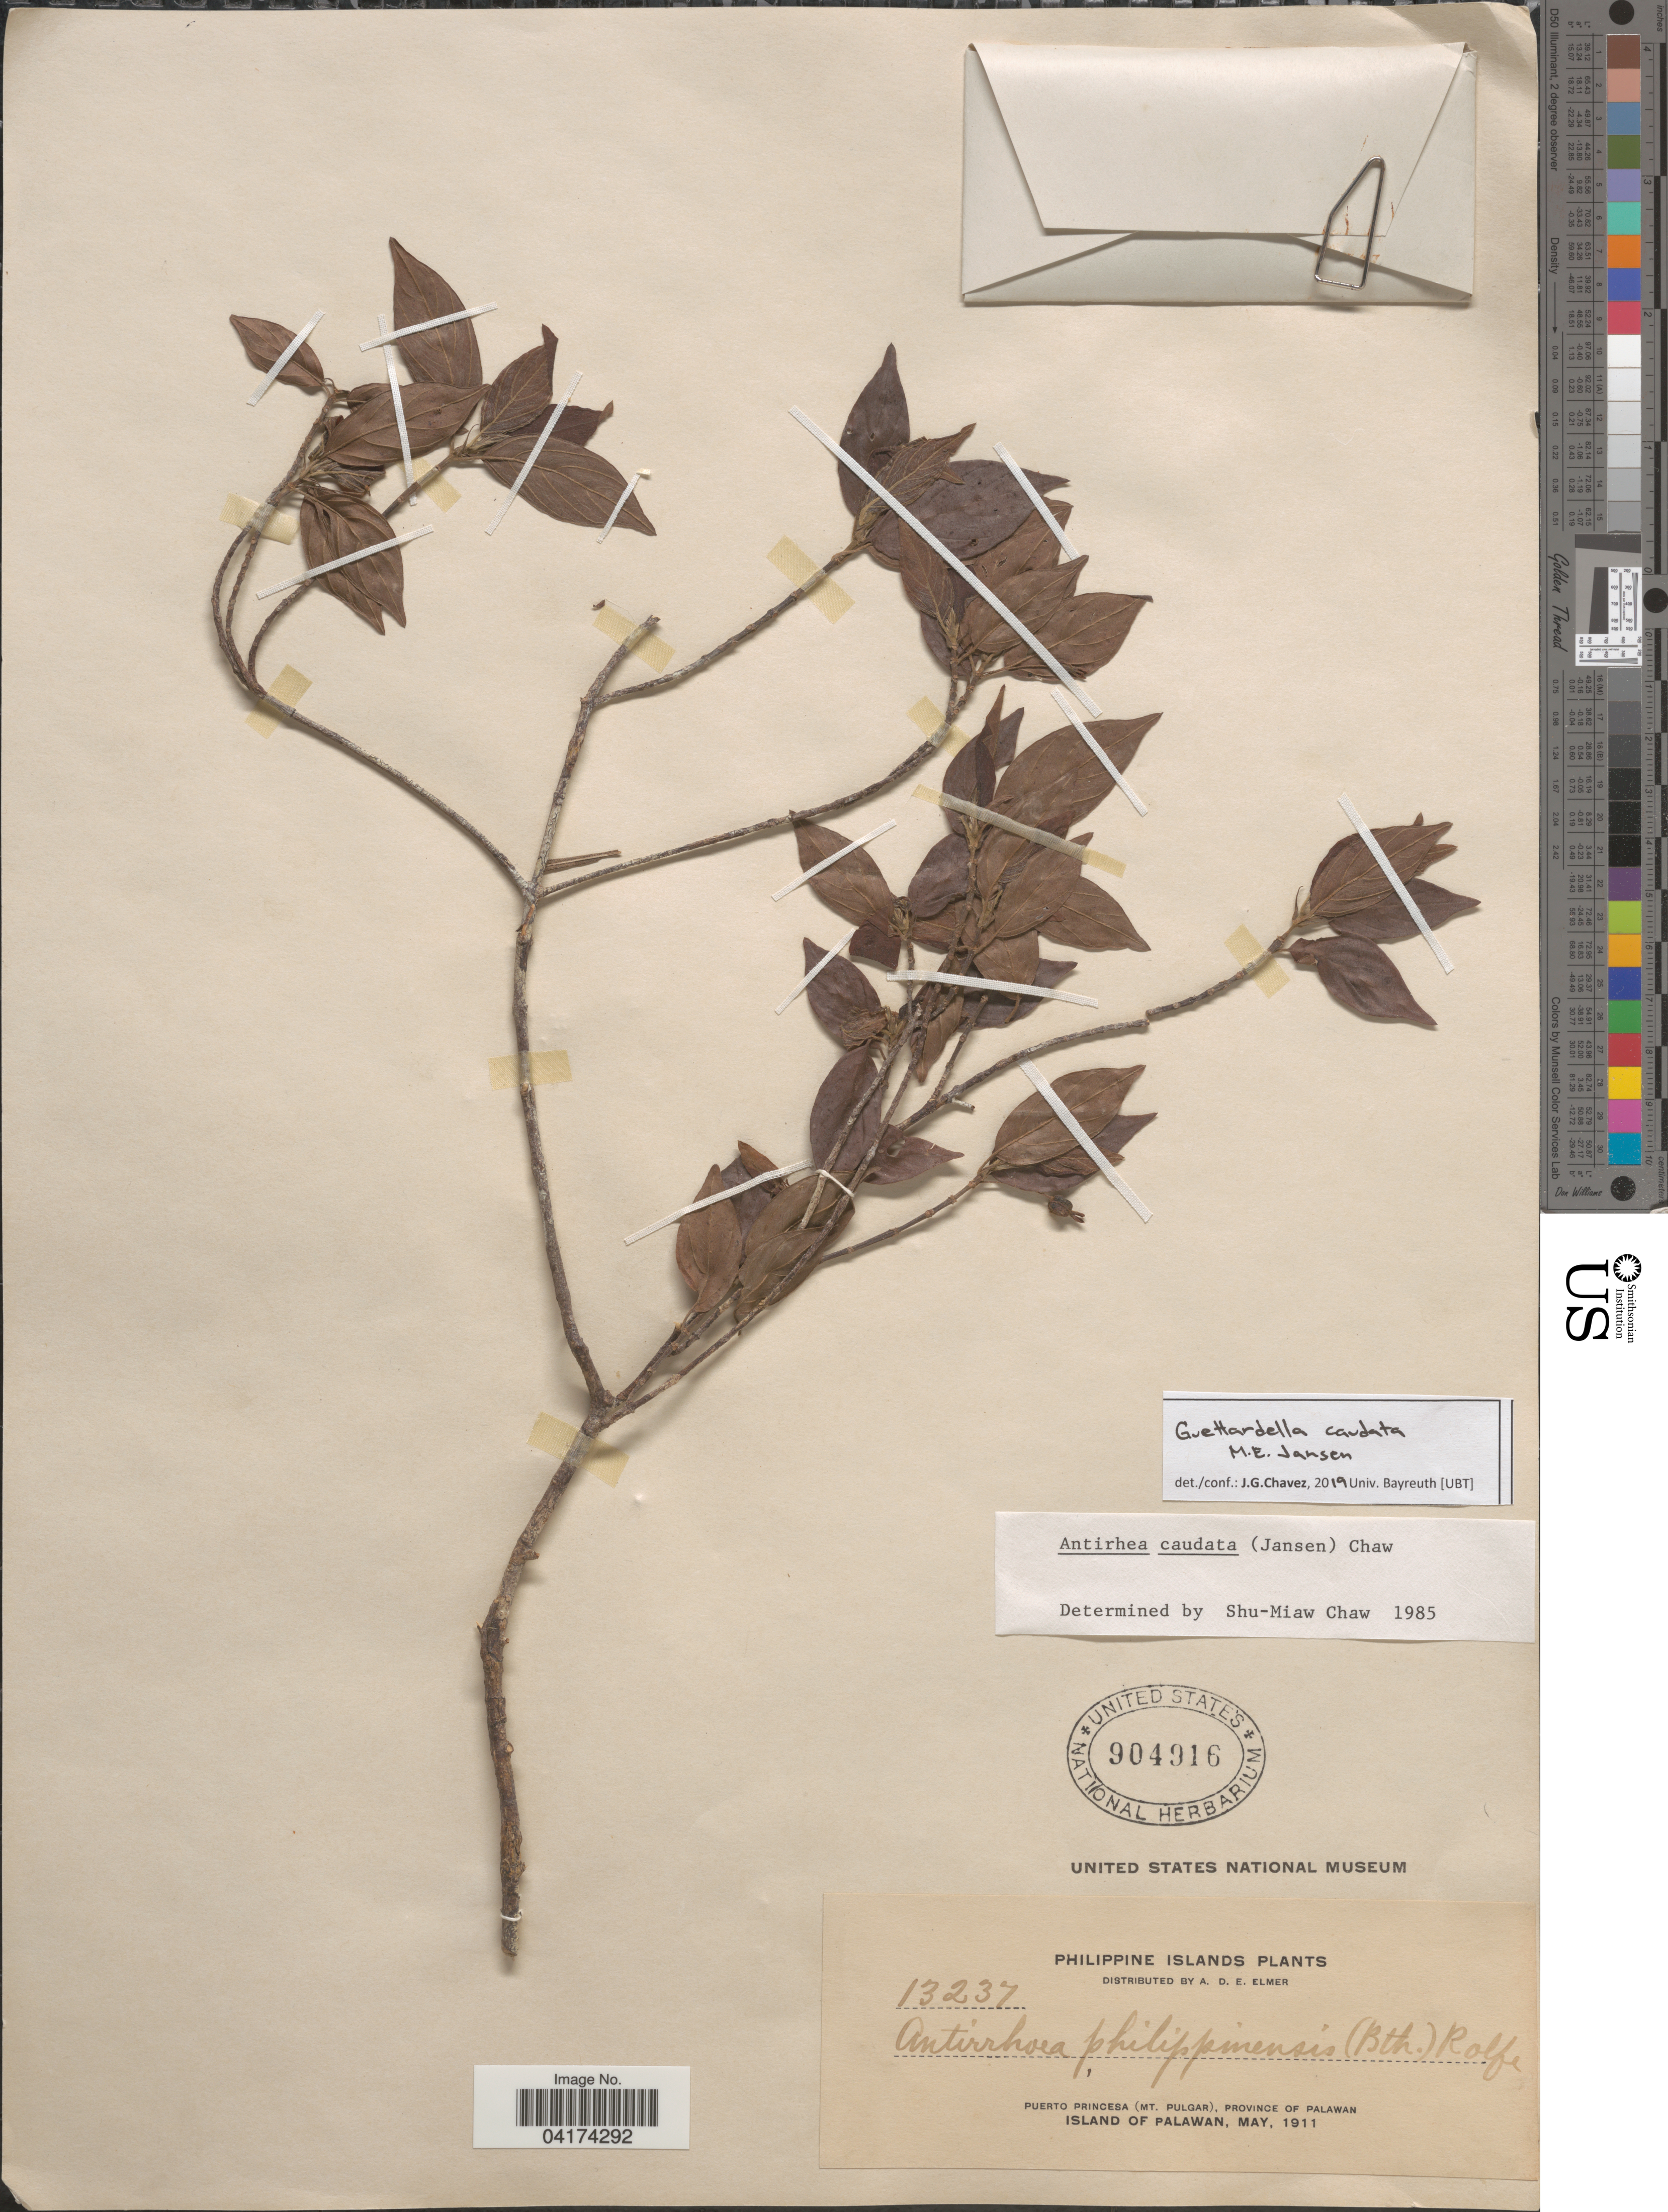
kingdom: Plantae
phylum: Tracheophyta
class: Magnoliopsida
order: Gentianales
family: Rubiaceae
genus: Guettardella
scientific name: Guettardella caudata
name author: M. E. Jansen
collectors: A. D. E. Elmer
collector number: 13237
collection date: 1911-05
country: Philippines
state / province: Mimaropa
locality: Puerto Princesa (Mt. Pulgar), Province of Palawan. Island of Palawan.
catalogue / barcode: US 904916